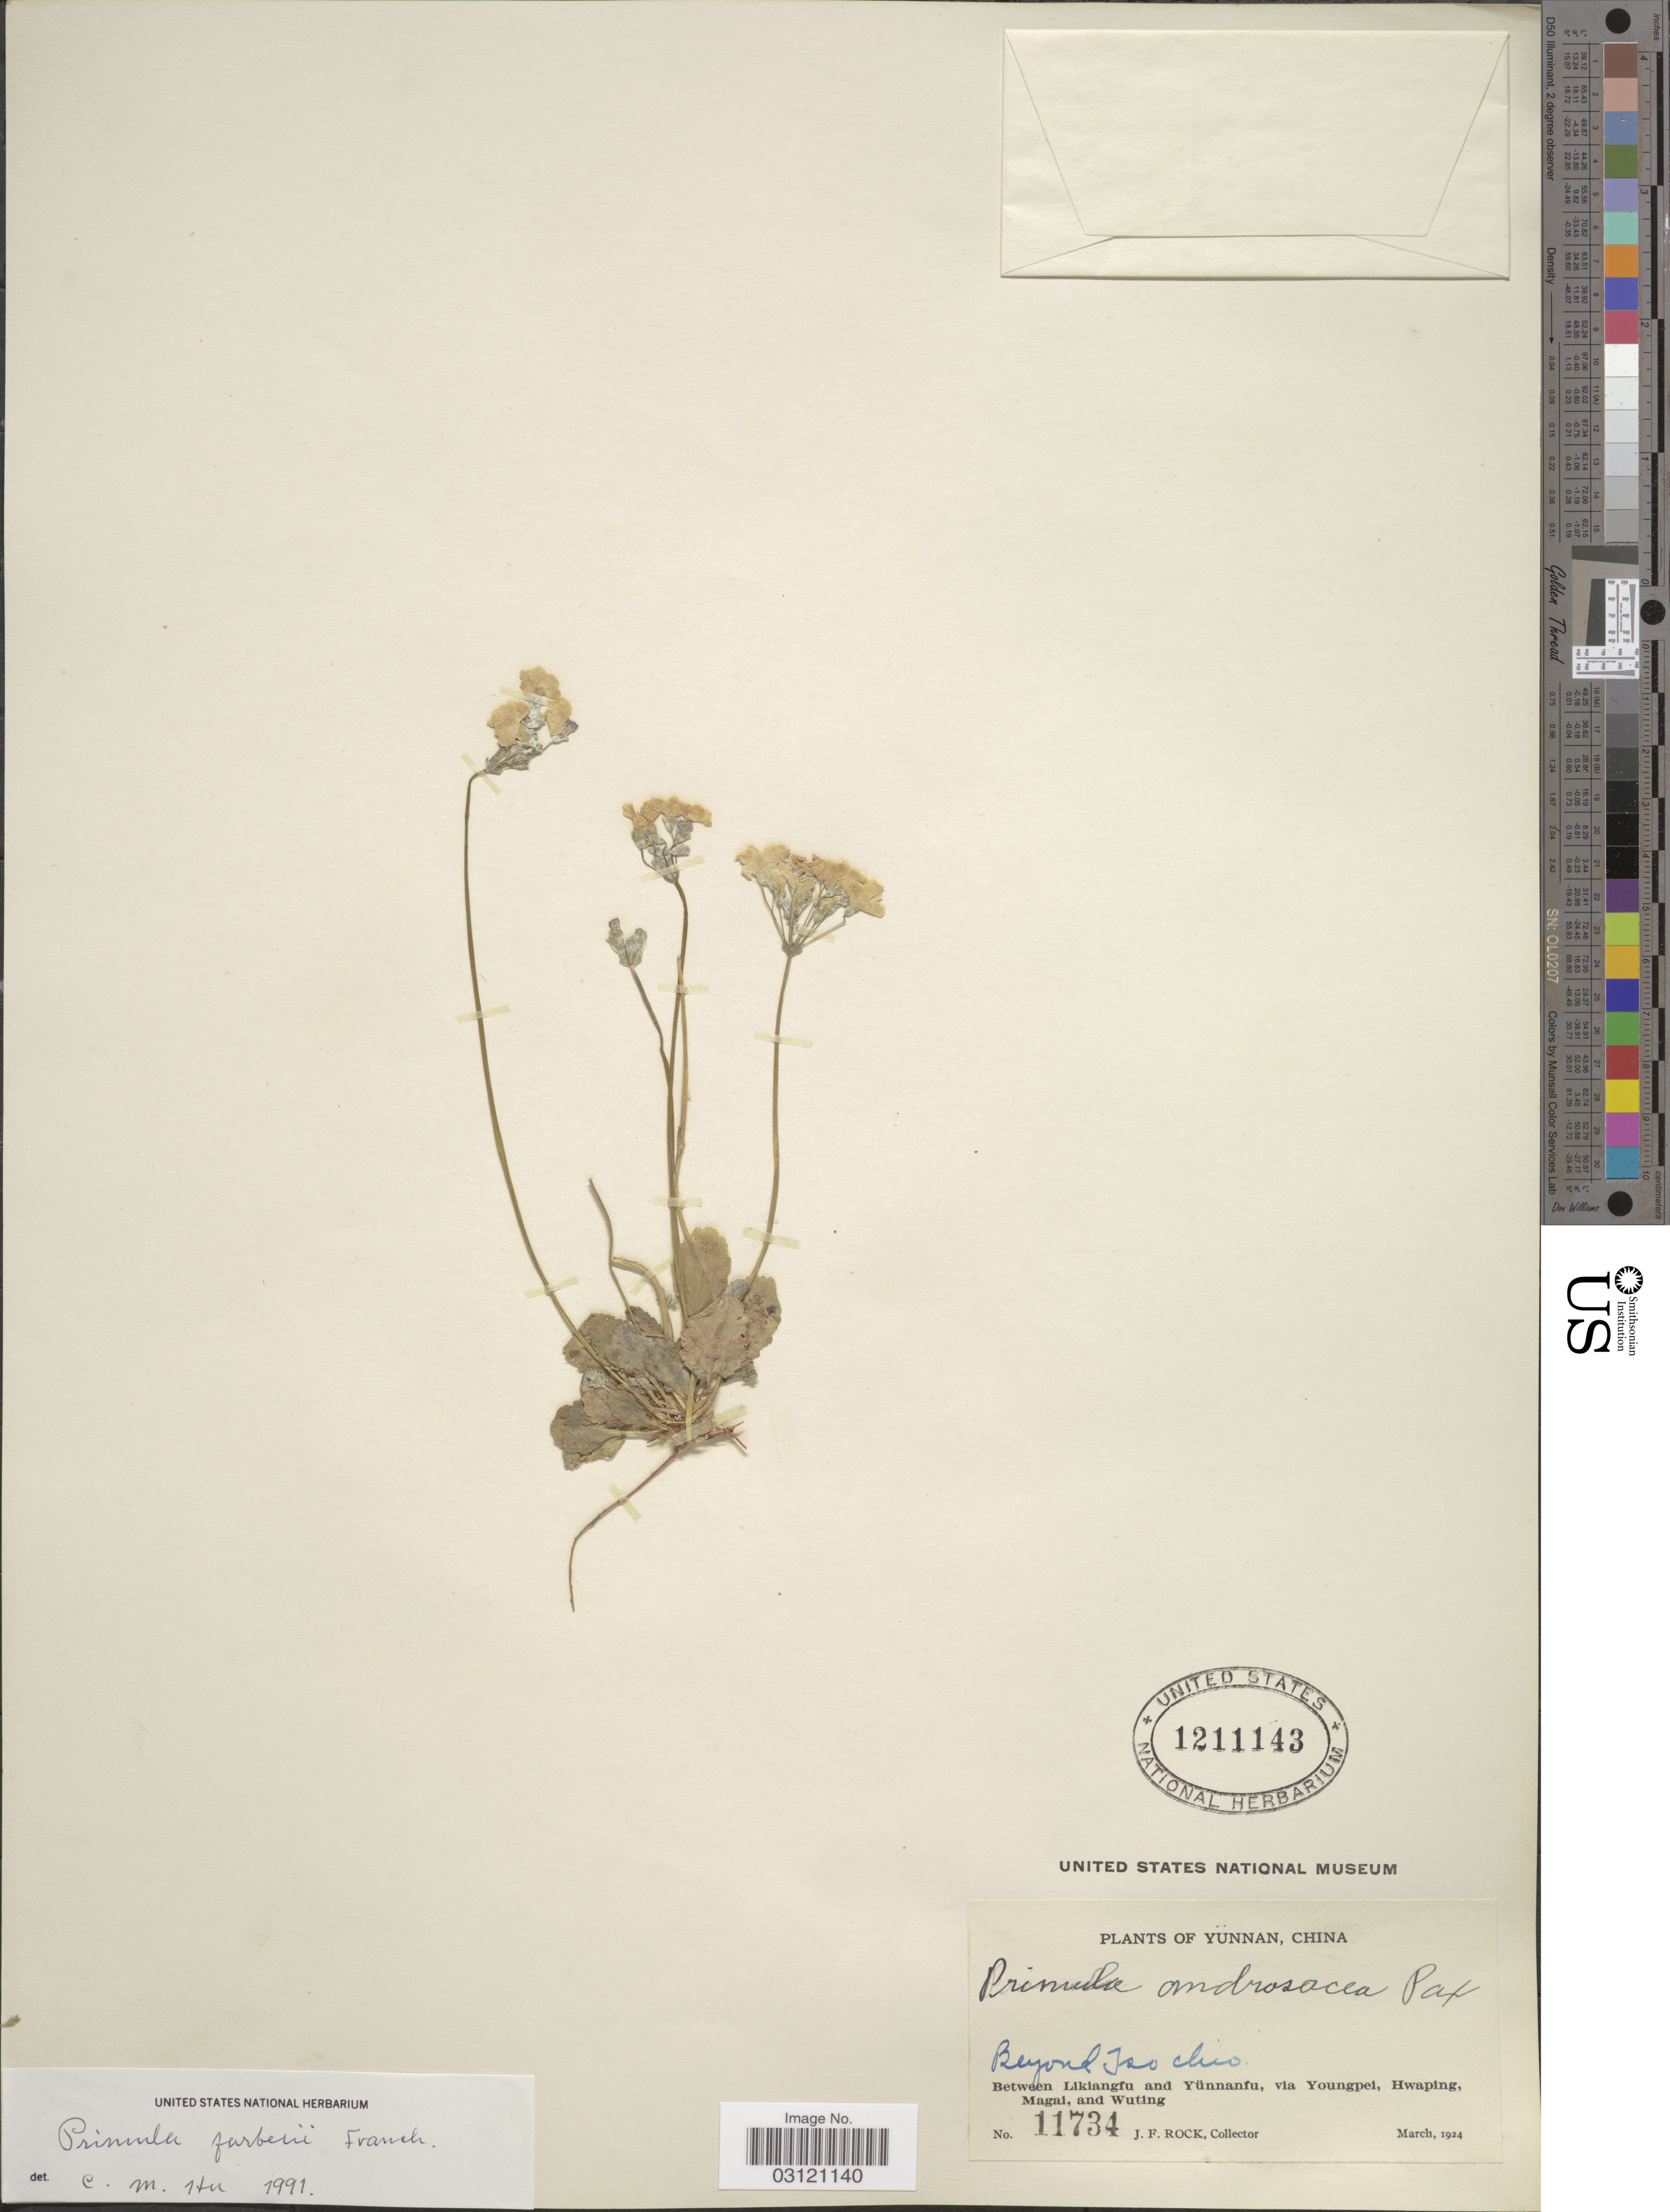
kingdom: Plantae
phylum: Tracheophyta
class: Magnoliopsida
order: Ericales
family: Primulaceae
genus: Primula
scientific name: Primula forbesii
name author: Franch.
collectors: J. Rock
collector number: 11734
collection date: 1924-03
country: China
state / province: Yunnan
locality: Beyond Iso Chio. Between Likiangfu and Yünnanfu, via Youngpei, Hwaping, Magai, and Wuting.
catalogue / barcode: US 1211143